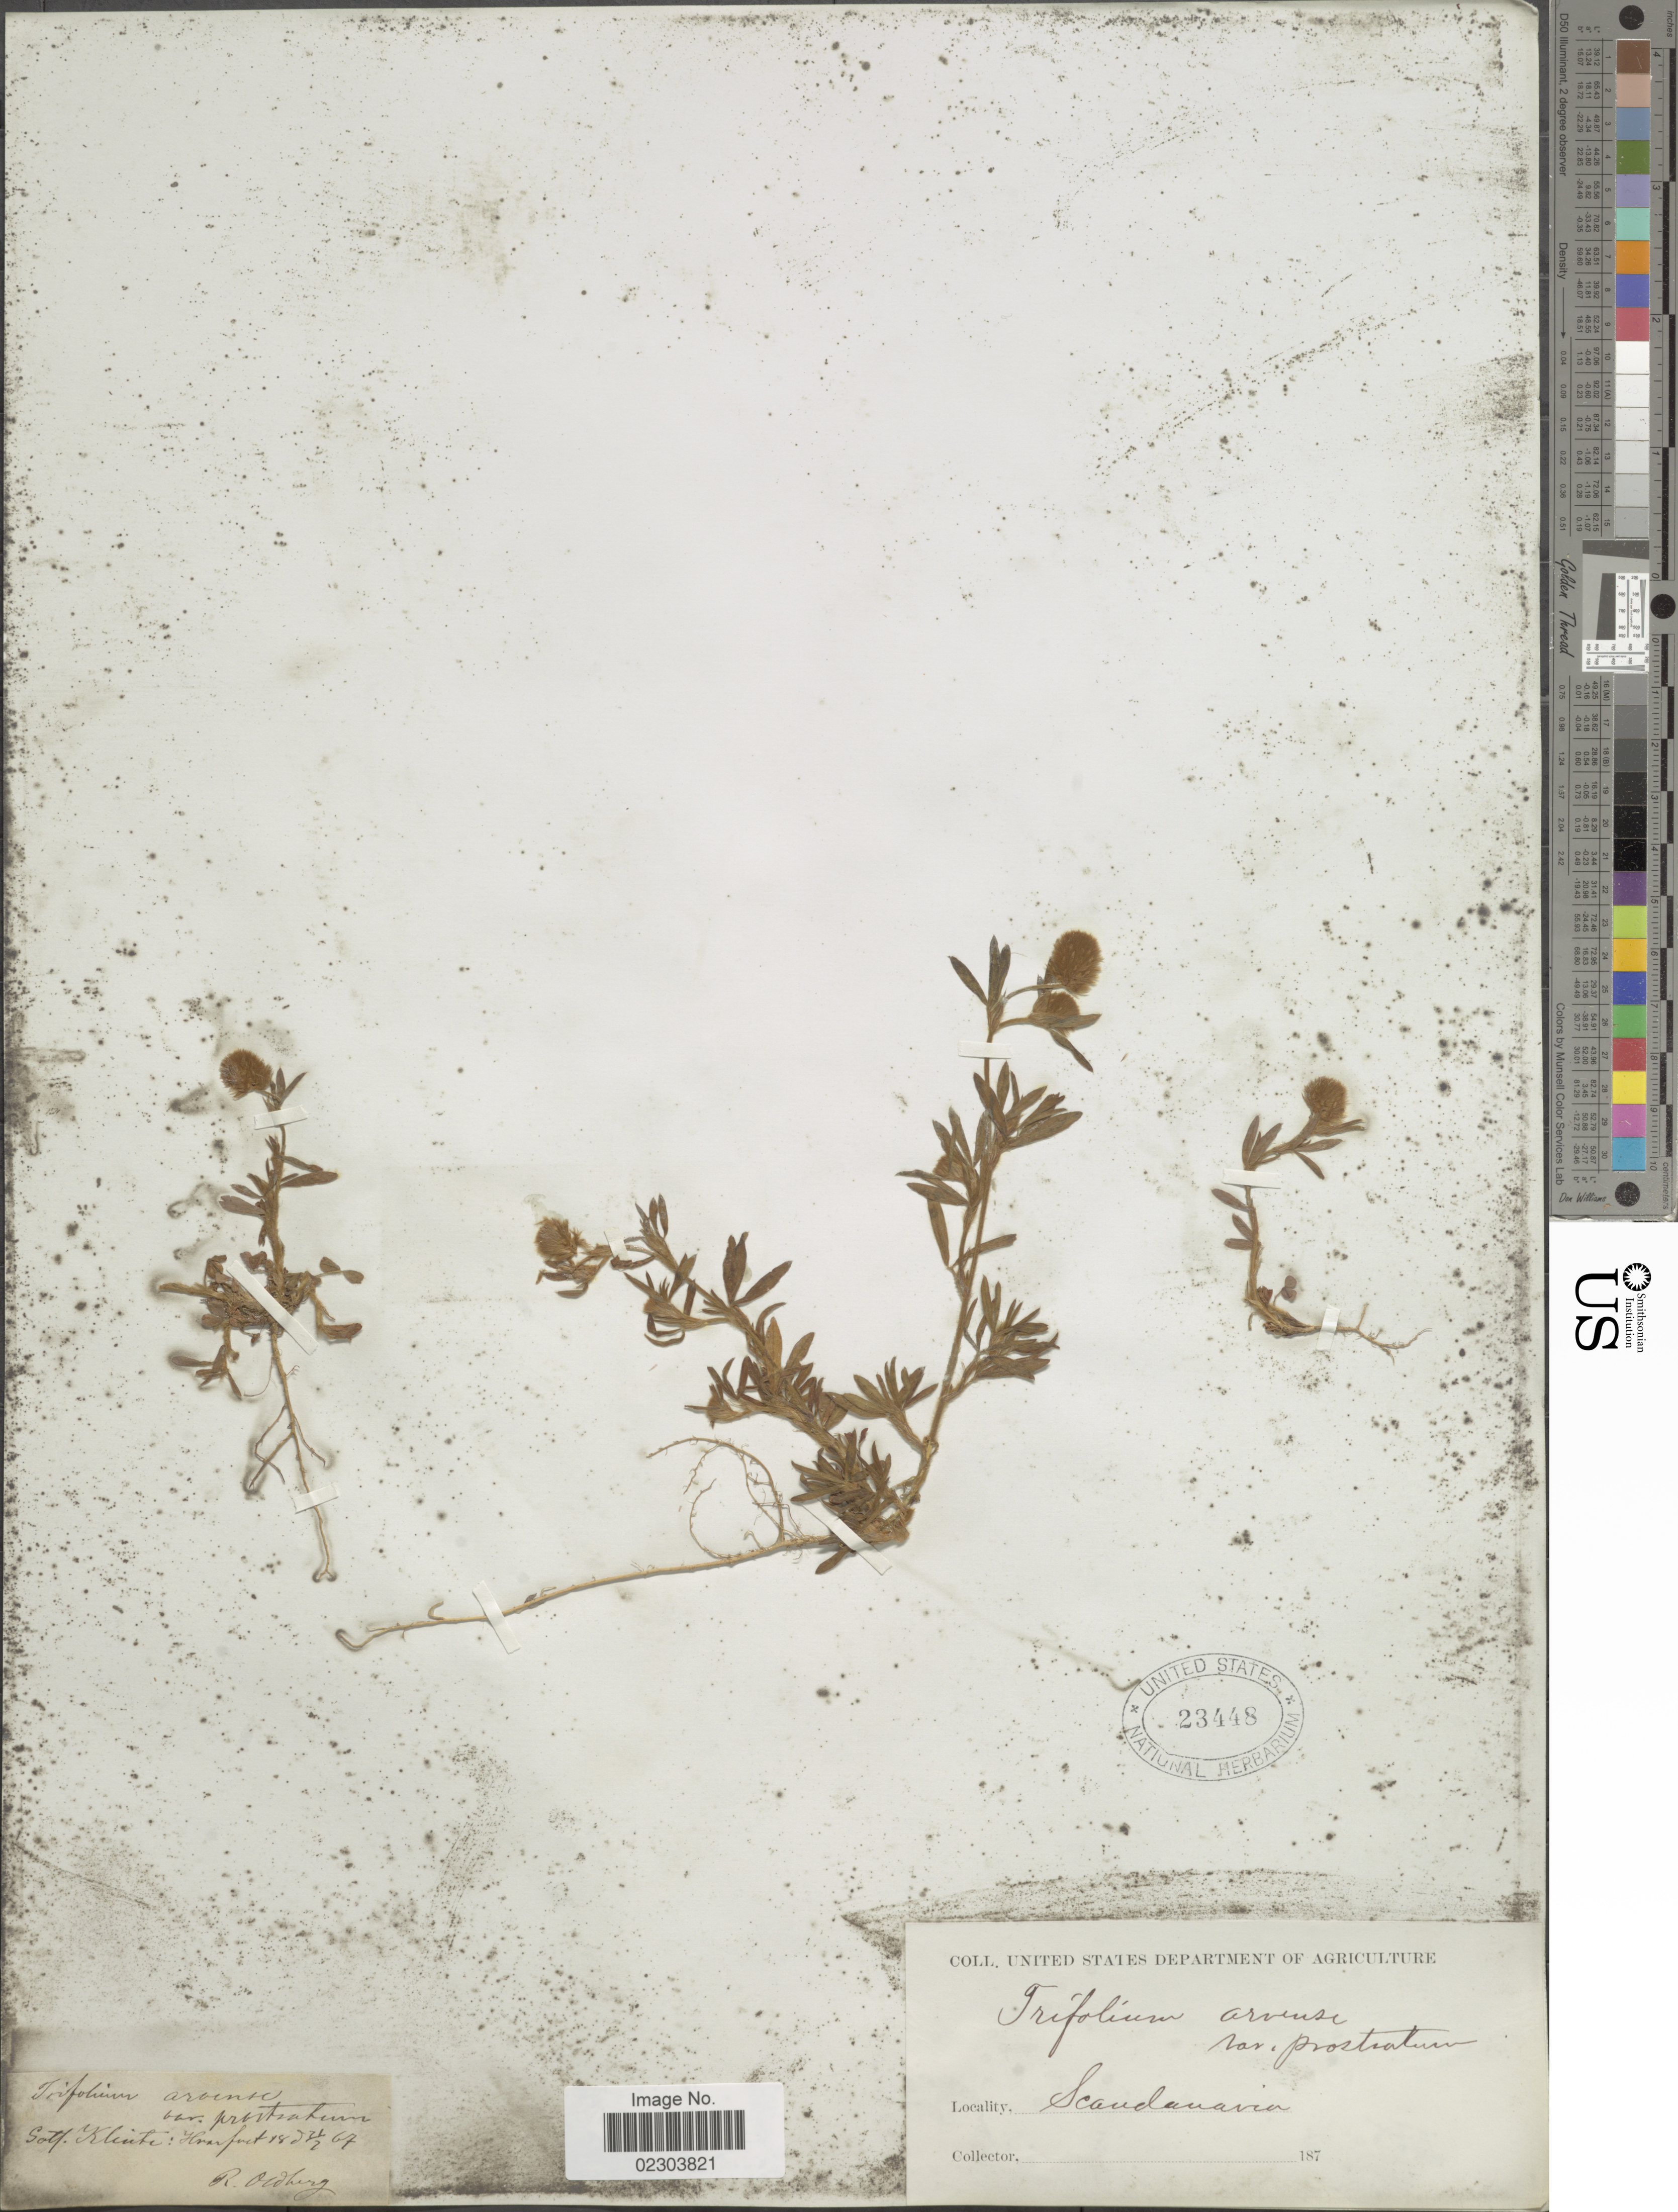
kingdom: Plantae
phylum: Tracheophyta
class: Magnoliopsida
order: Fabales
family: Fabaceae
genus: Trifolium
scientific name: Trifolium arvense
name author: L.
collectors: R. Oldberg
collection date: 1867-02-21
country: Sweden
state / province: Gotland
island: Gotland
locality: Scandinavia, Gotl. Klinte: Hvarfvet [interpreted]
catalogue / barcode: US 23448